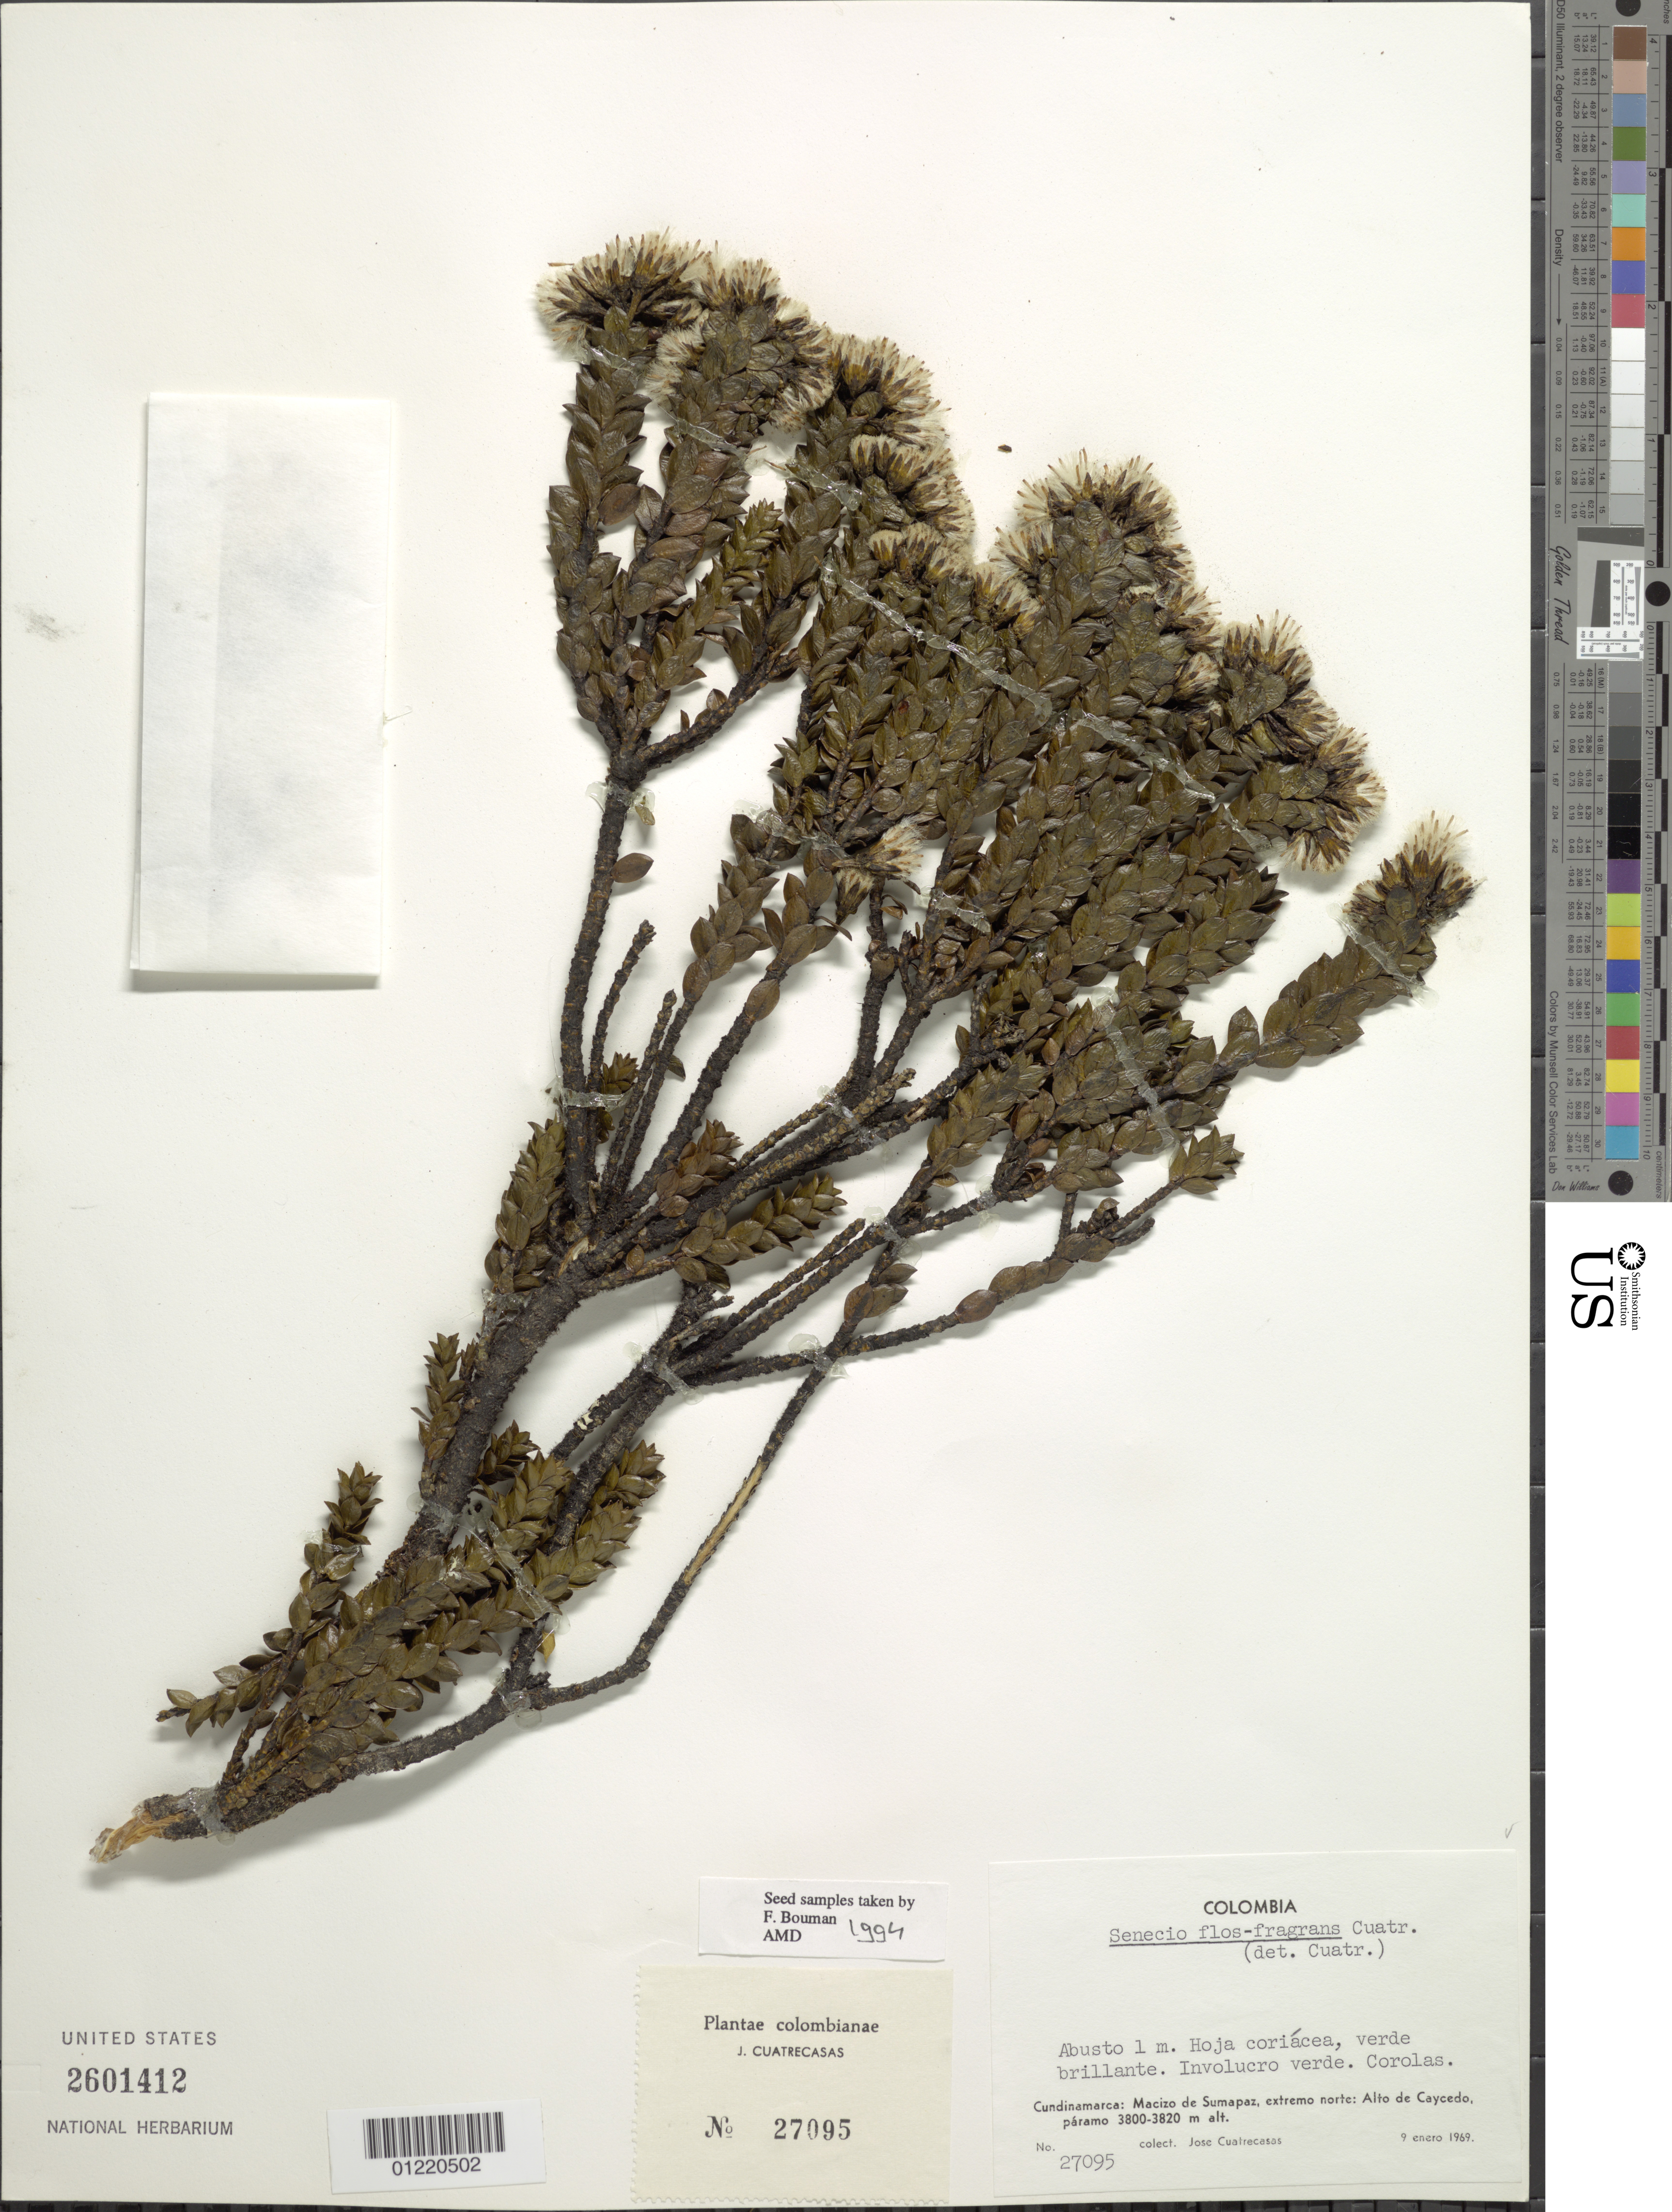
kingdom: Plantae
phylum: Tracheophyta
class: Magnoliopsida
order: Asterales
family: Asteraceae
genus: Pentacalia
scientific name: Pentacalia flosfragrans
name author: (Cuatrec.) Cuatrec.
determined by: Cuatrecasas, J.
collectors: J. Cuatrecasas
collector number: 27095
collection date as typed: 09 Jan 1969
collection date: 1969-01-09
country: Colombia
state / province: Cundinamarca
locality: Macizo de Sumapaz, extremo norte; Alto de Caycedo.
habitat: Paramo.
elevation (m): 3800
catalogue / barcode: US 2601412